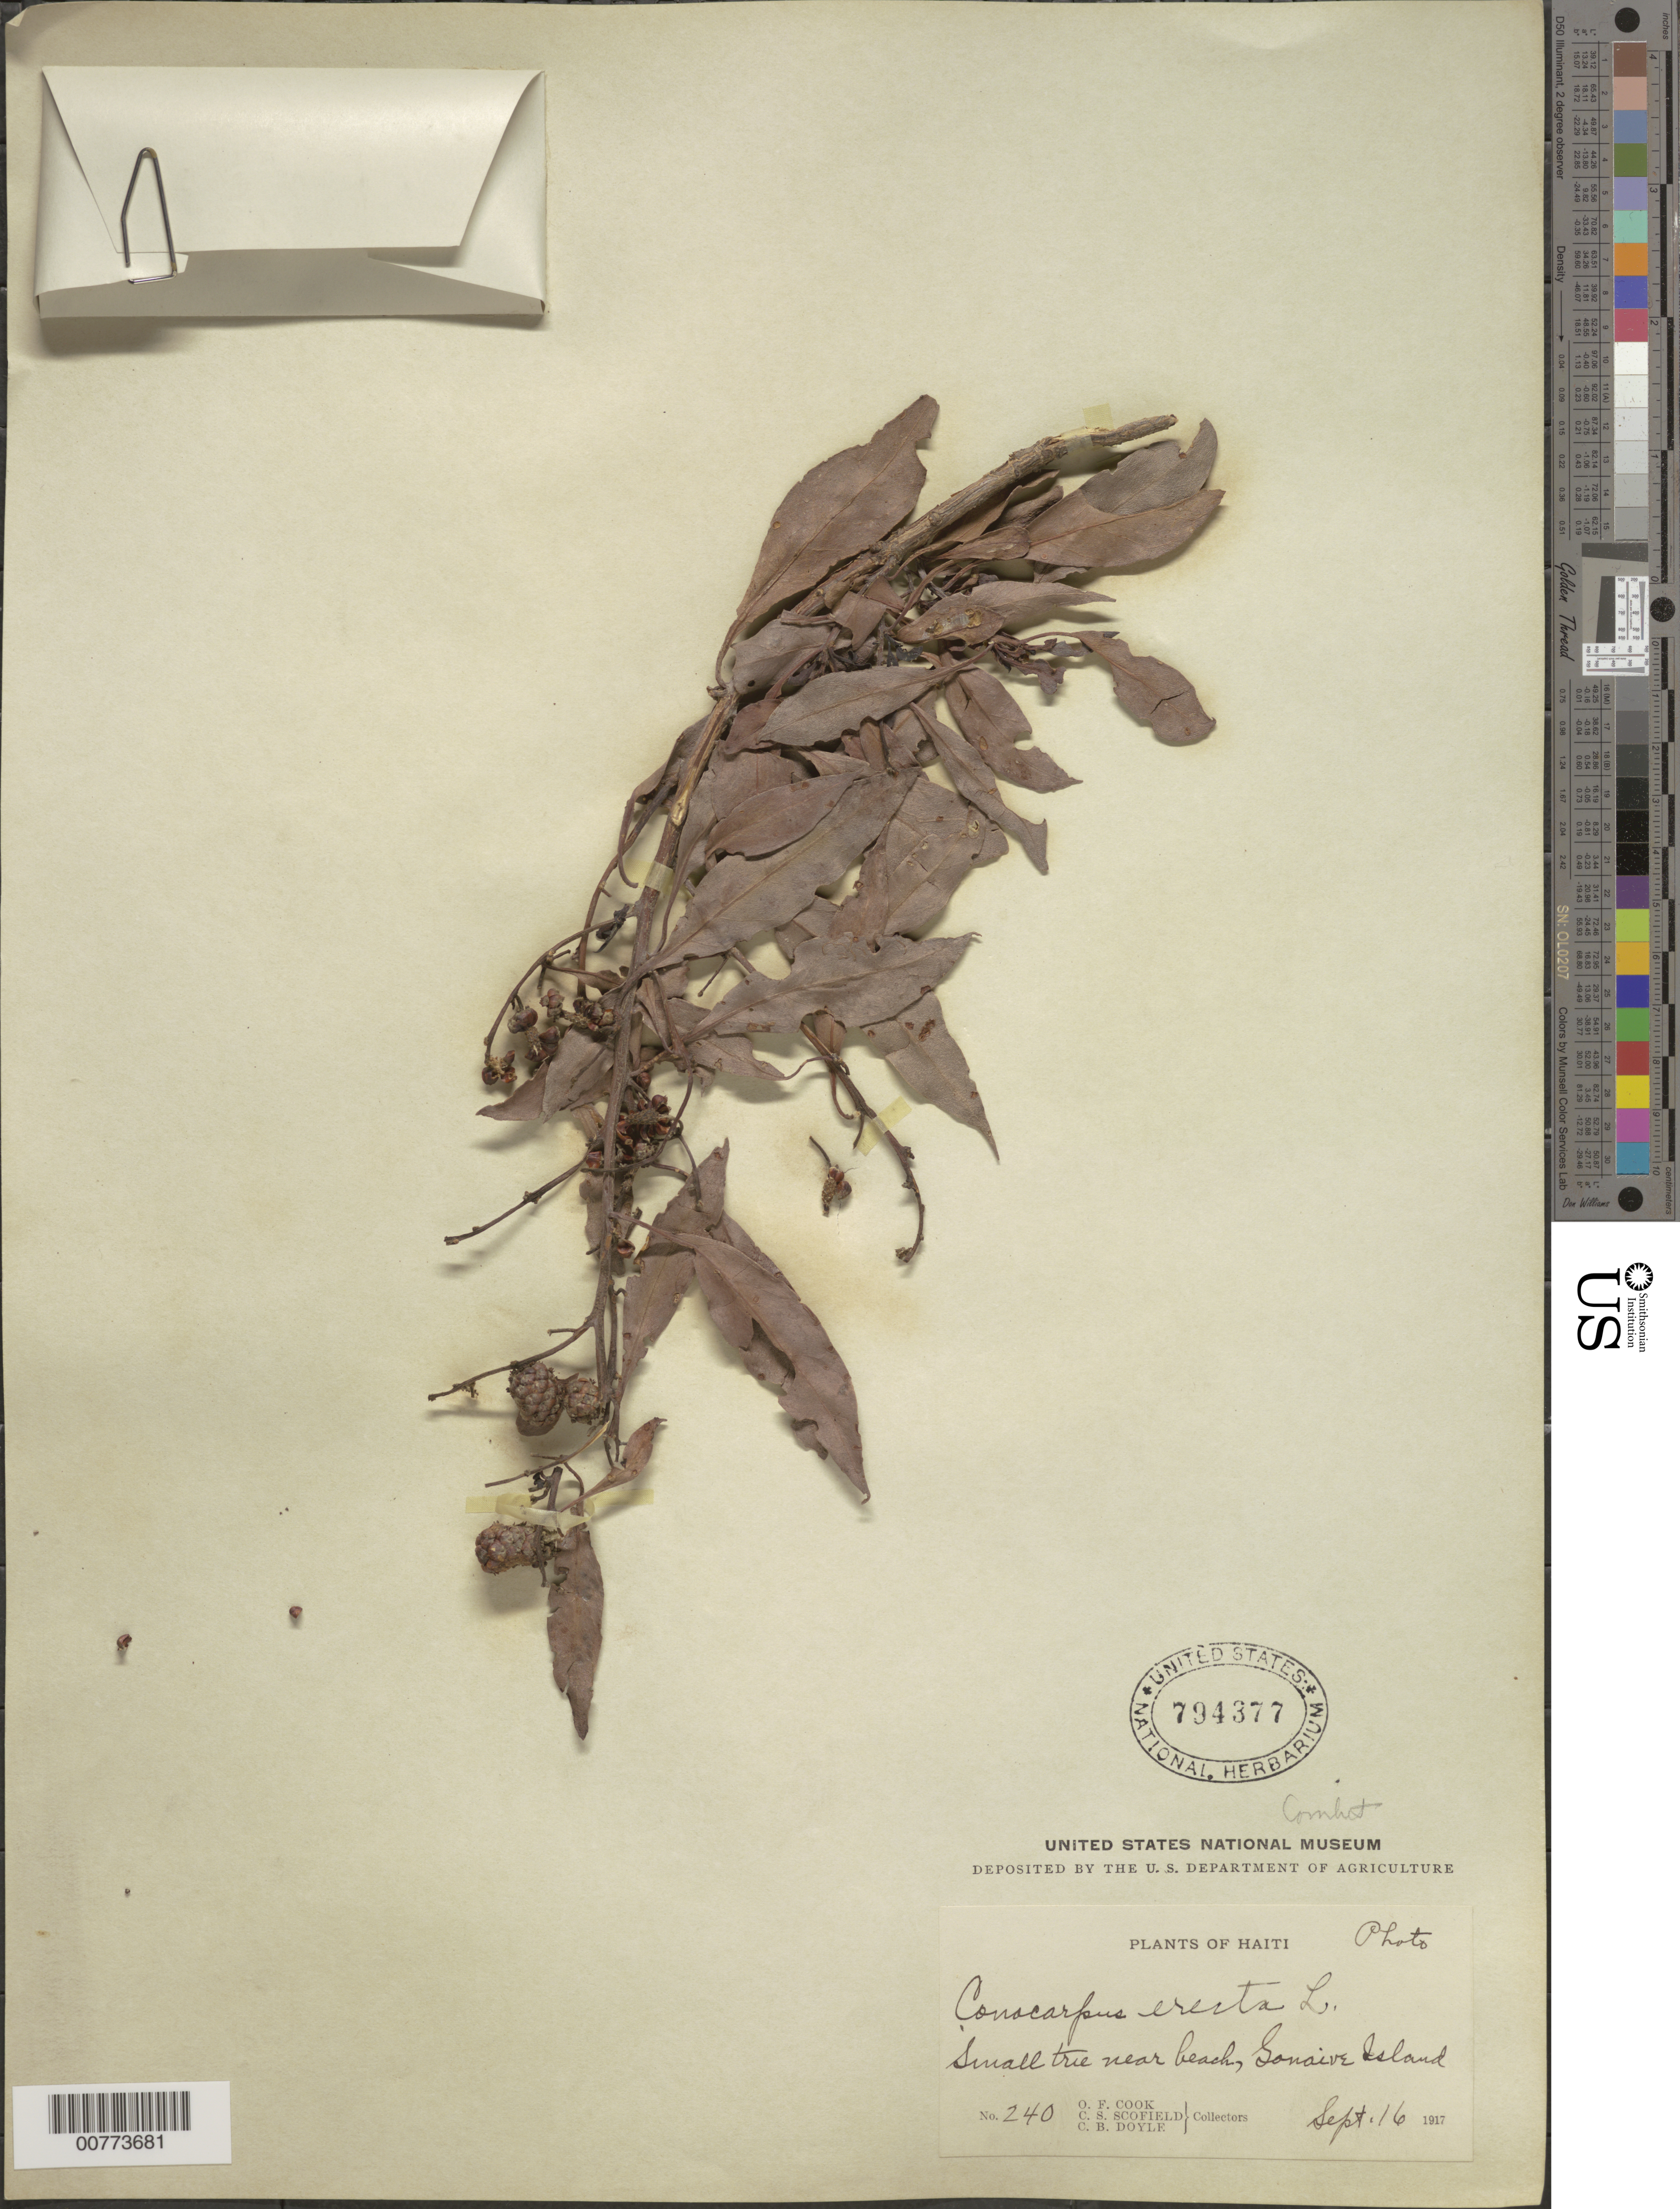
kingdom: Plantae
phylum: Tracheophyta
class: Magnoliopsida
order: Myrtales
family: Combretaceae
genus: Conocarpus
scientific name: Conocarpus erectus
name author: L.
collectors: O. F. Cook, C. Scofield & C. Doyle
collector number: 240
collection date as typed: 16 Sep 1917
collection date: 1917-09-16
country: Haiti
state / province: Óuest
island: Île de la Gonâve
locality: Gonaive Island.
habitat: Near beach.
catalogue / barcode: US 794377